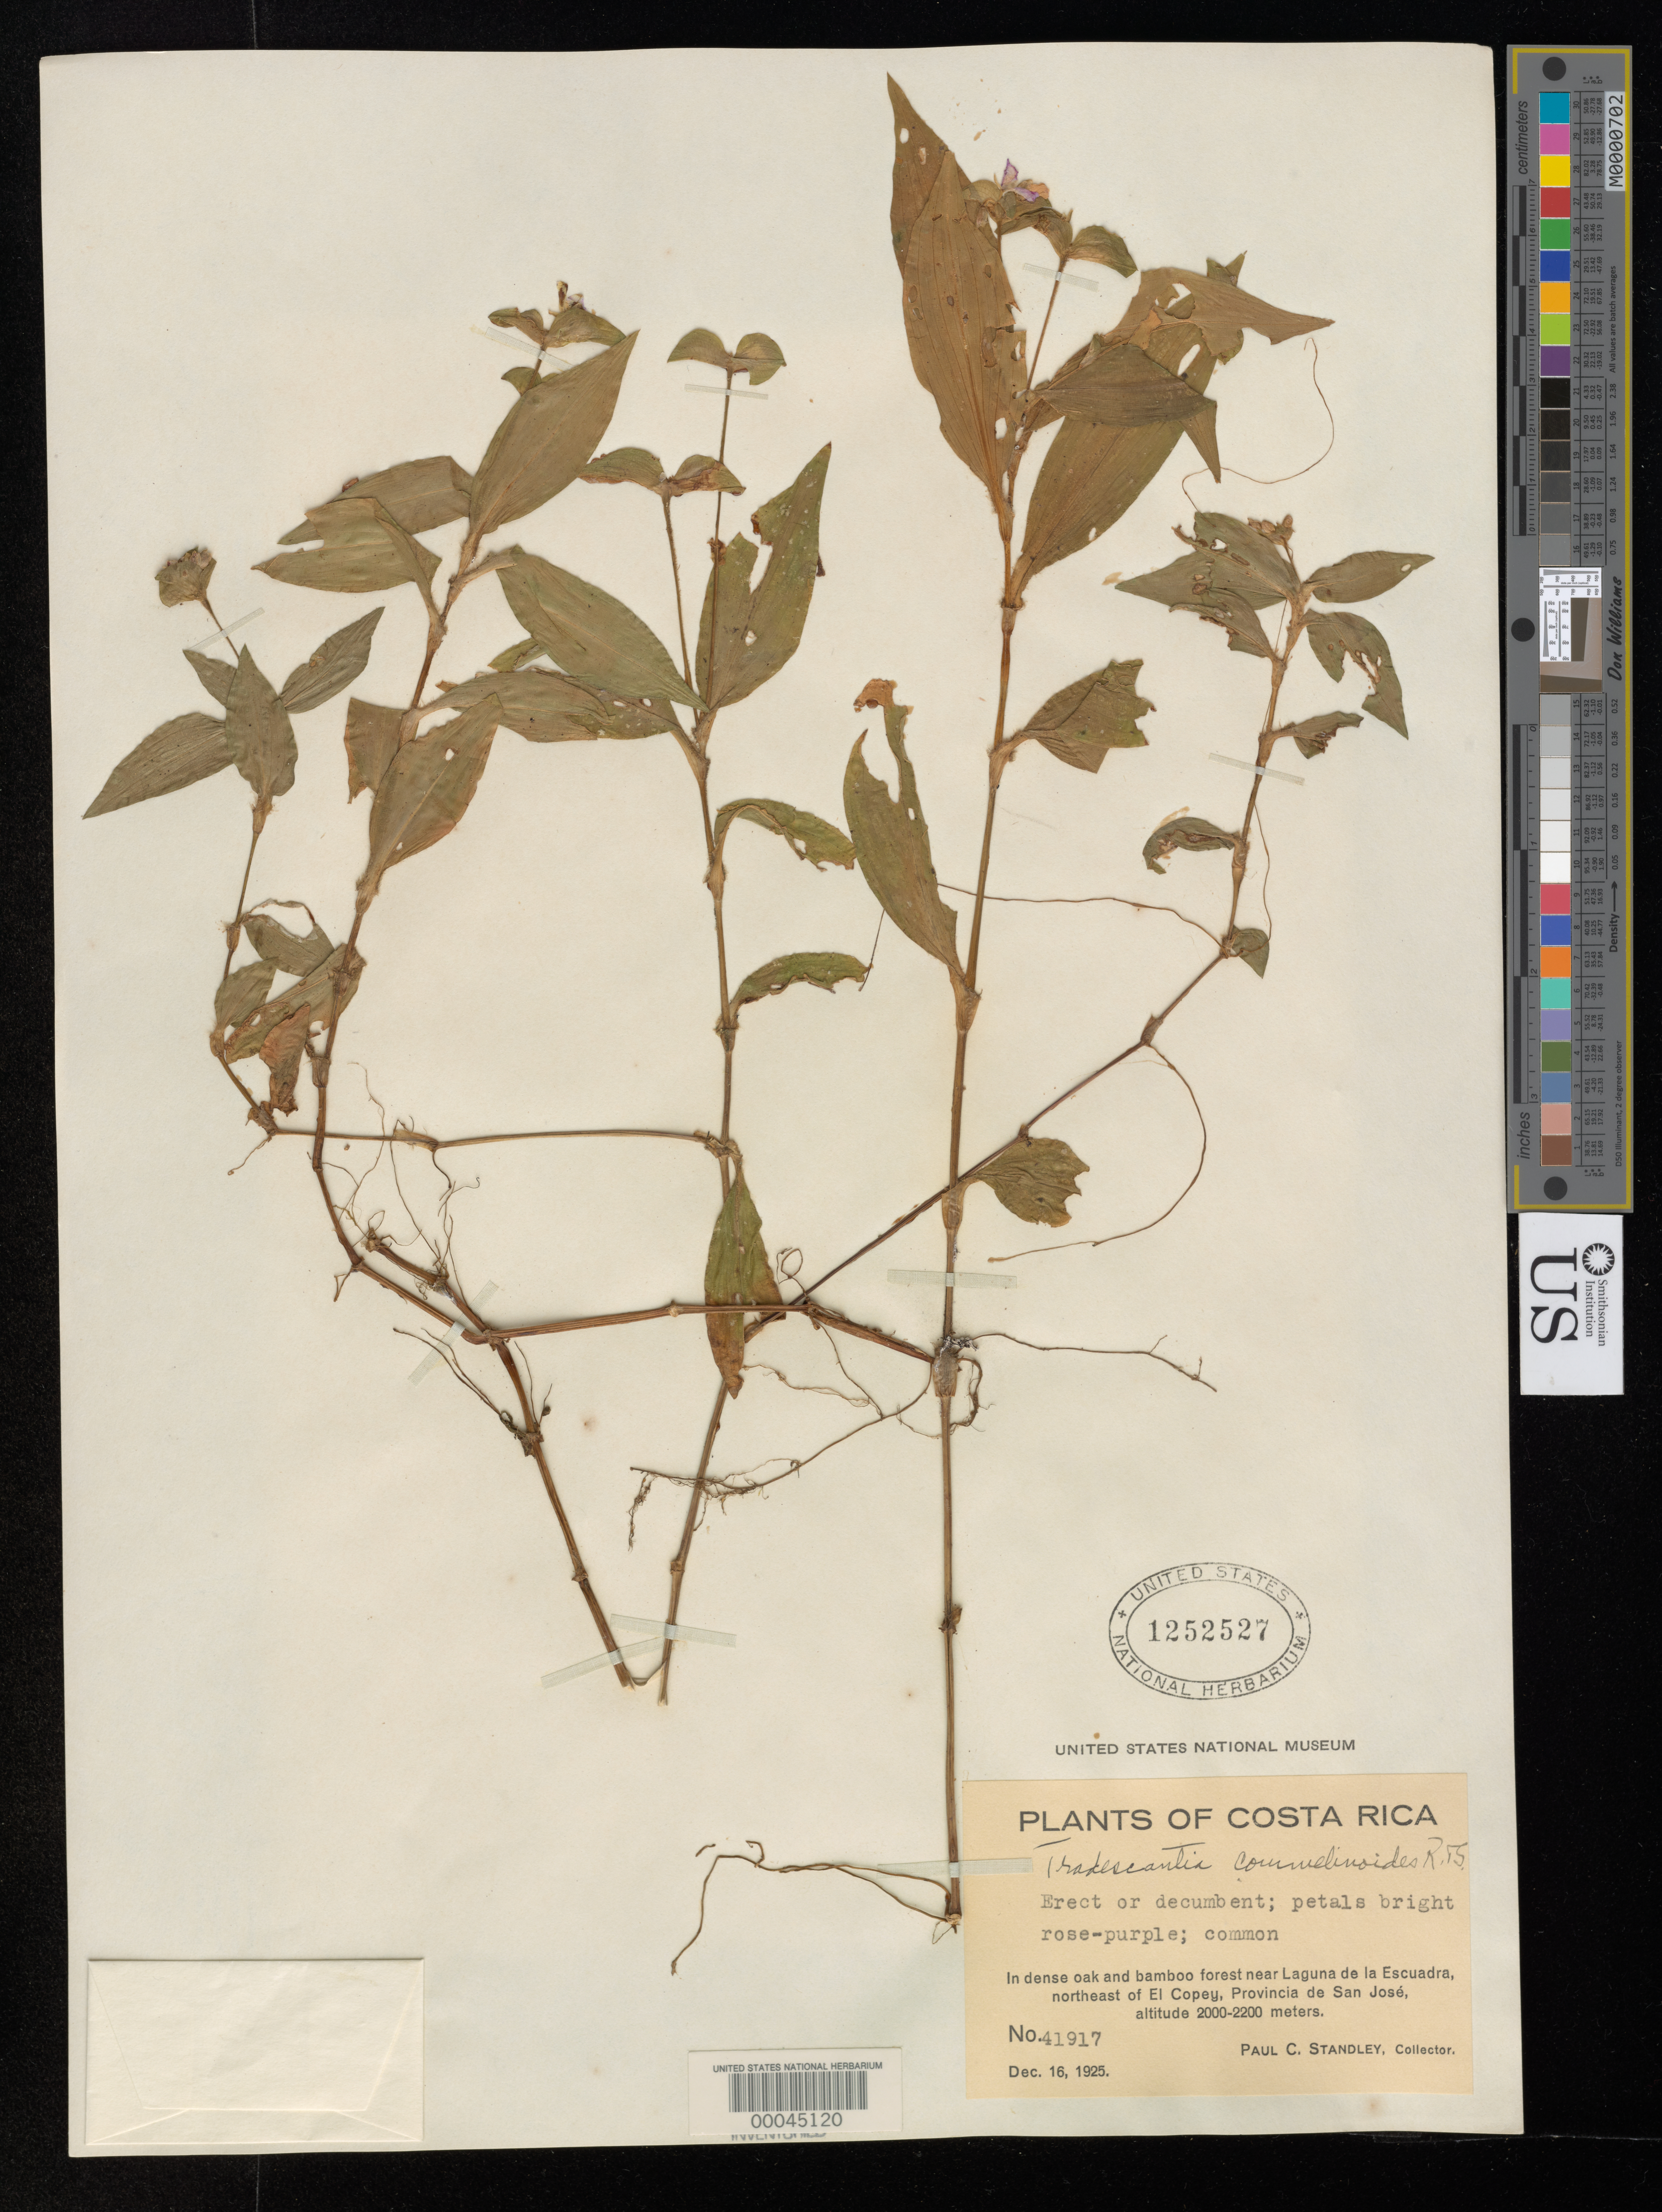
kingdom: Plantae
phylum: Tracheophyta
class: Liliopsida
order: Commelinales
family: Commelinaceae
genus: Tradescantia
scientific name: Tradescantia sp.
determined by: Strong, Mark T., (BOT), Smithsonian Institution - National Museum of Natural History (UNITED STATES)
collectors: P. C. Standley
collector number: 41917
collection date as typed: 16 Dec 1925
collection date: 1925-12-16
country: Costa Rica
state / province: San José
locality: Ne of el copey near laguna de la escuadra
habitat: Dense oak and bamboo forest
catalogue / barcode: US 1252527